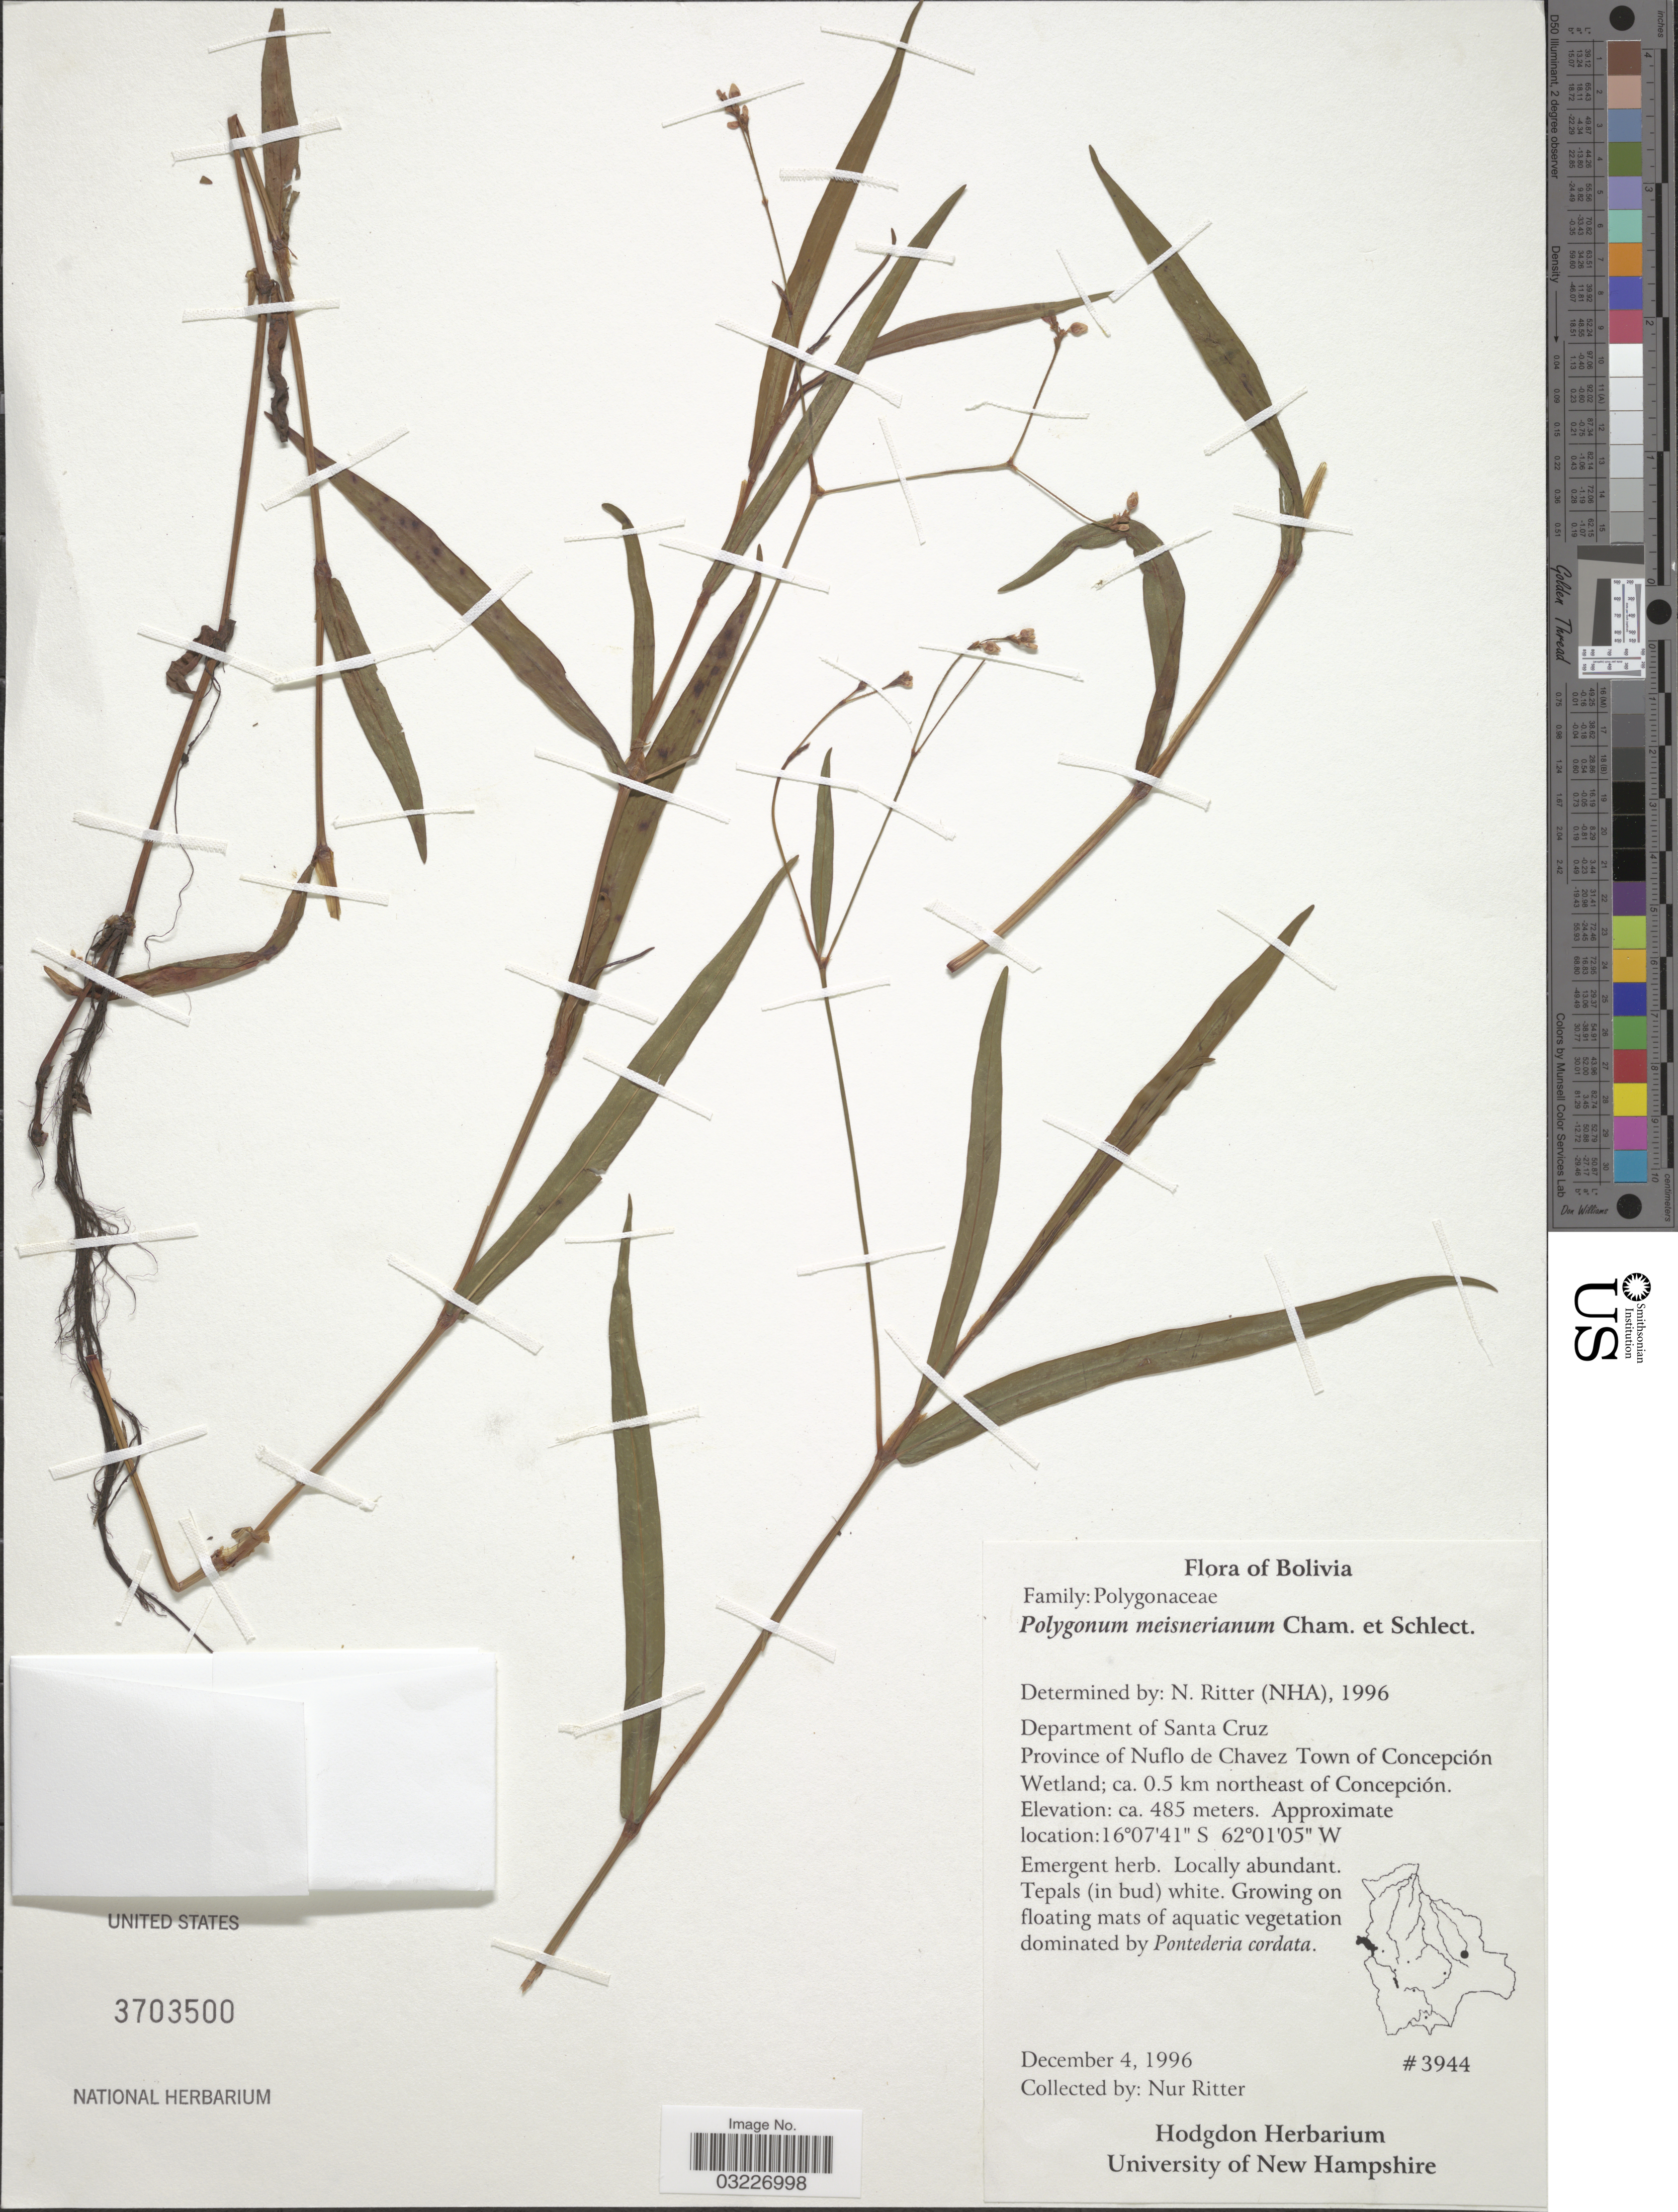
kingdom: Plantae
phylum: Tracheophyta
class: Magnoliopsida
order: Caryophyllales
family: Polygonaceae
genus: Persicaria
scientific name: Persicaria sp.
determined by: Atha, D. E.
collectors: N. Ritter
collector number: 3944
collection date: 1996-12-04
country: Bolivia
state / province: Santa Cruz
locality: Department of Santa Cruz, Province of Nuflo de Chavez Town of Concepción Wetland; ca. 0.5 km northeast of Concepción.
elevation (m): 485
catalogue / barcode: US 3703500